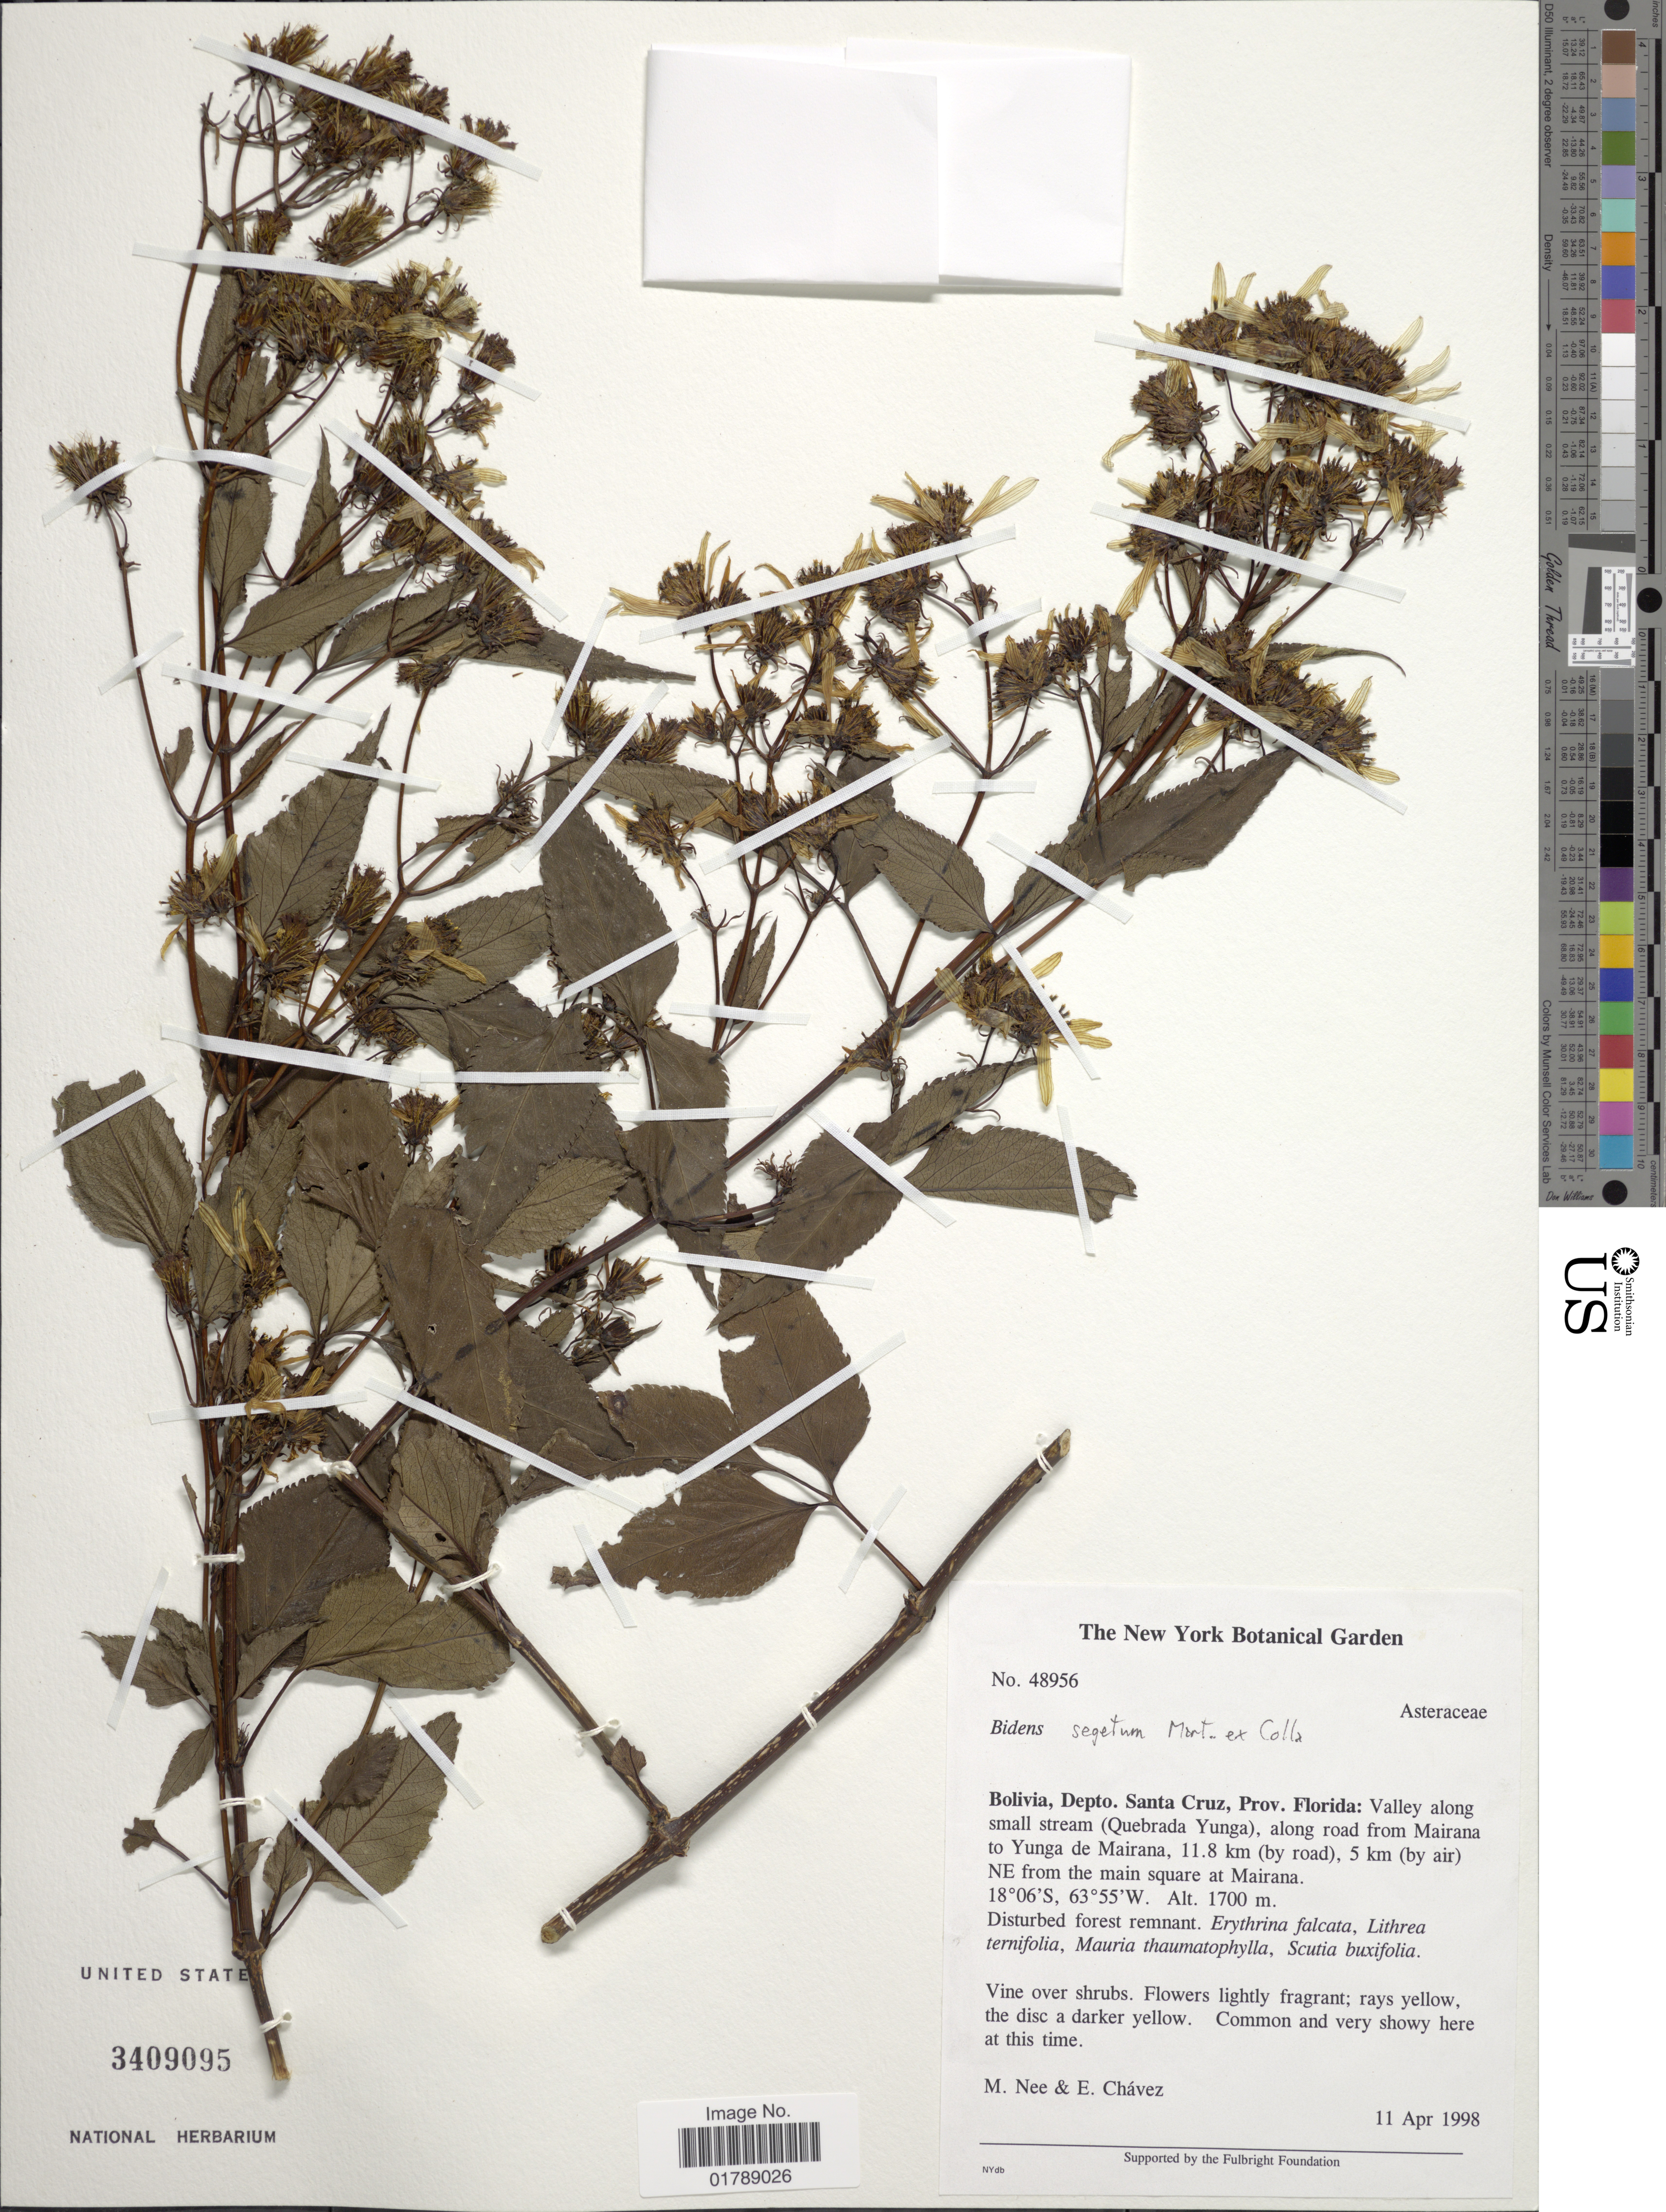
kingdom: Plantae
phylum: Tracheophyta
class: Magnoliopsida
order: Asterales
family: Asteraceae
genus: Bidens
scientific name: Bidens segetum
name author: Mart. ex Colla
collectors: M. Nee & E. Chávez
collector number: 48956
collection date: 1998-04-11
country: Bolivia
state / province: Santa Cruz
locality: Prov. Florida: Valley along small stream (Quebrada Yunga), along road from Mairana to Yunga de Mairana, 11.8 km (by road), 5 km (by air) NE from the main square at Mairana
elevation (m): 1700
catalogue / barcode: US 3409095